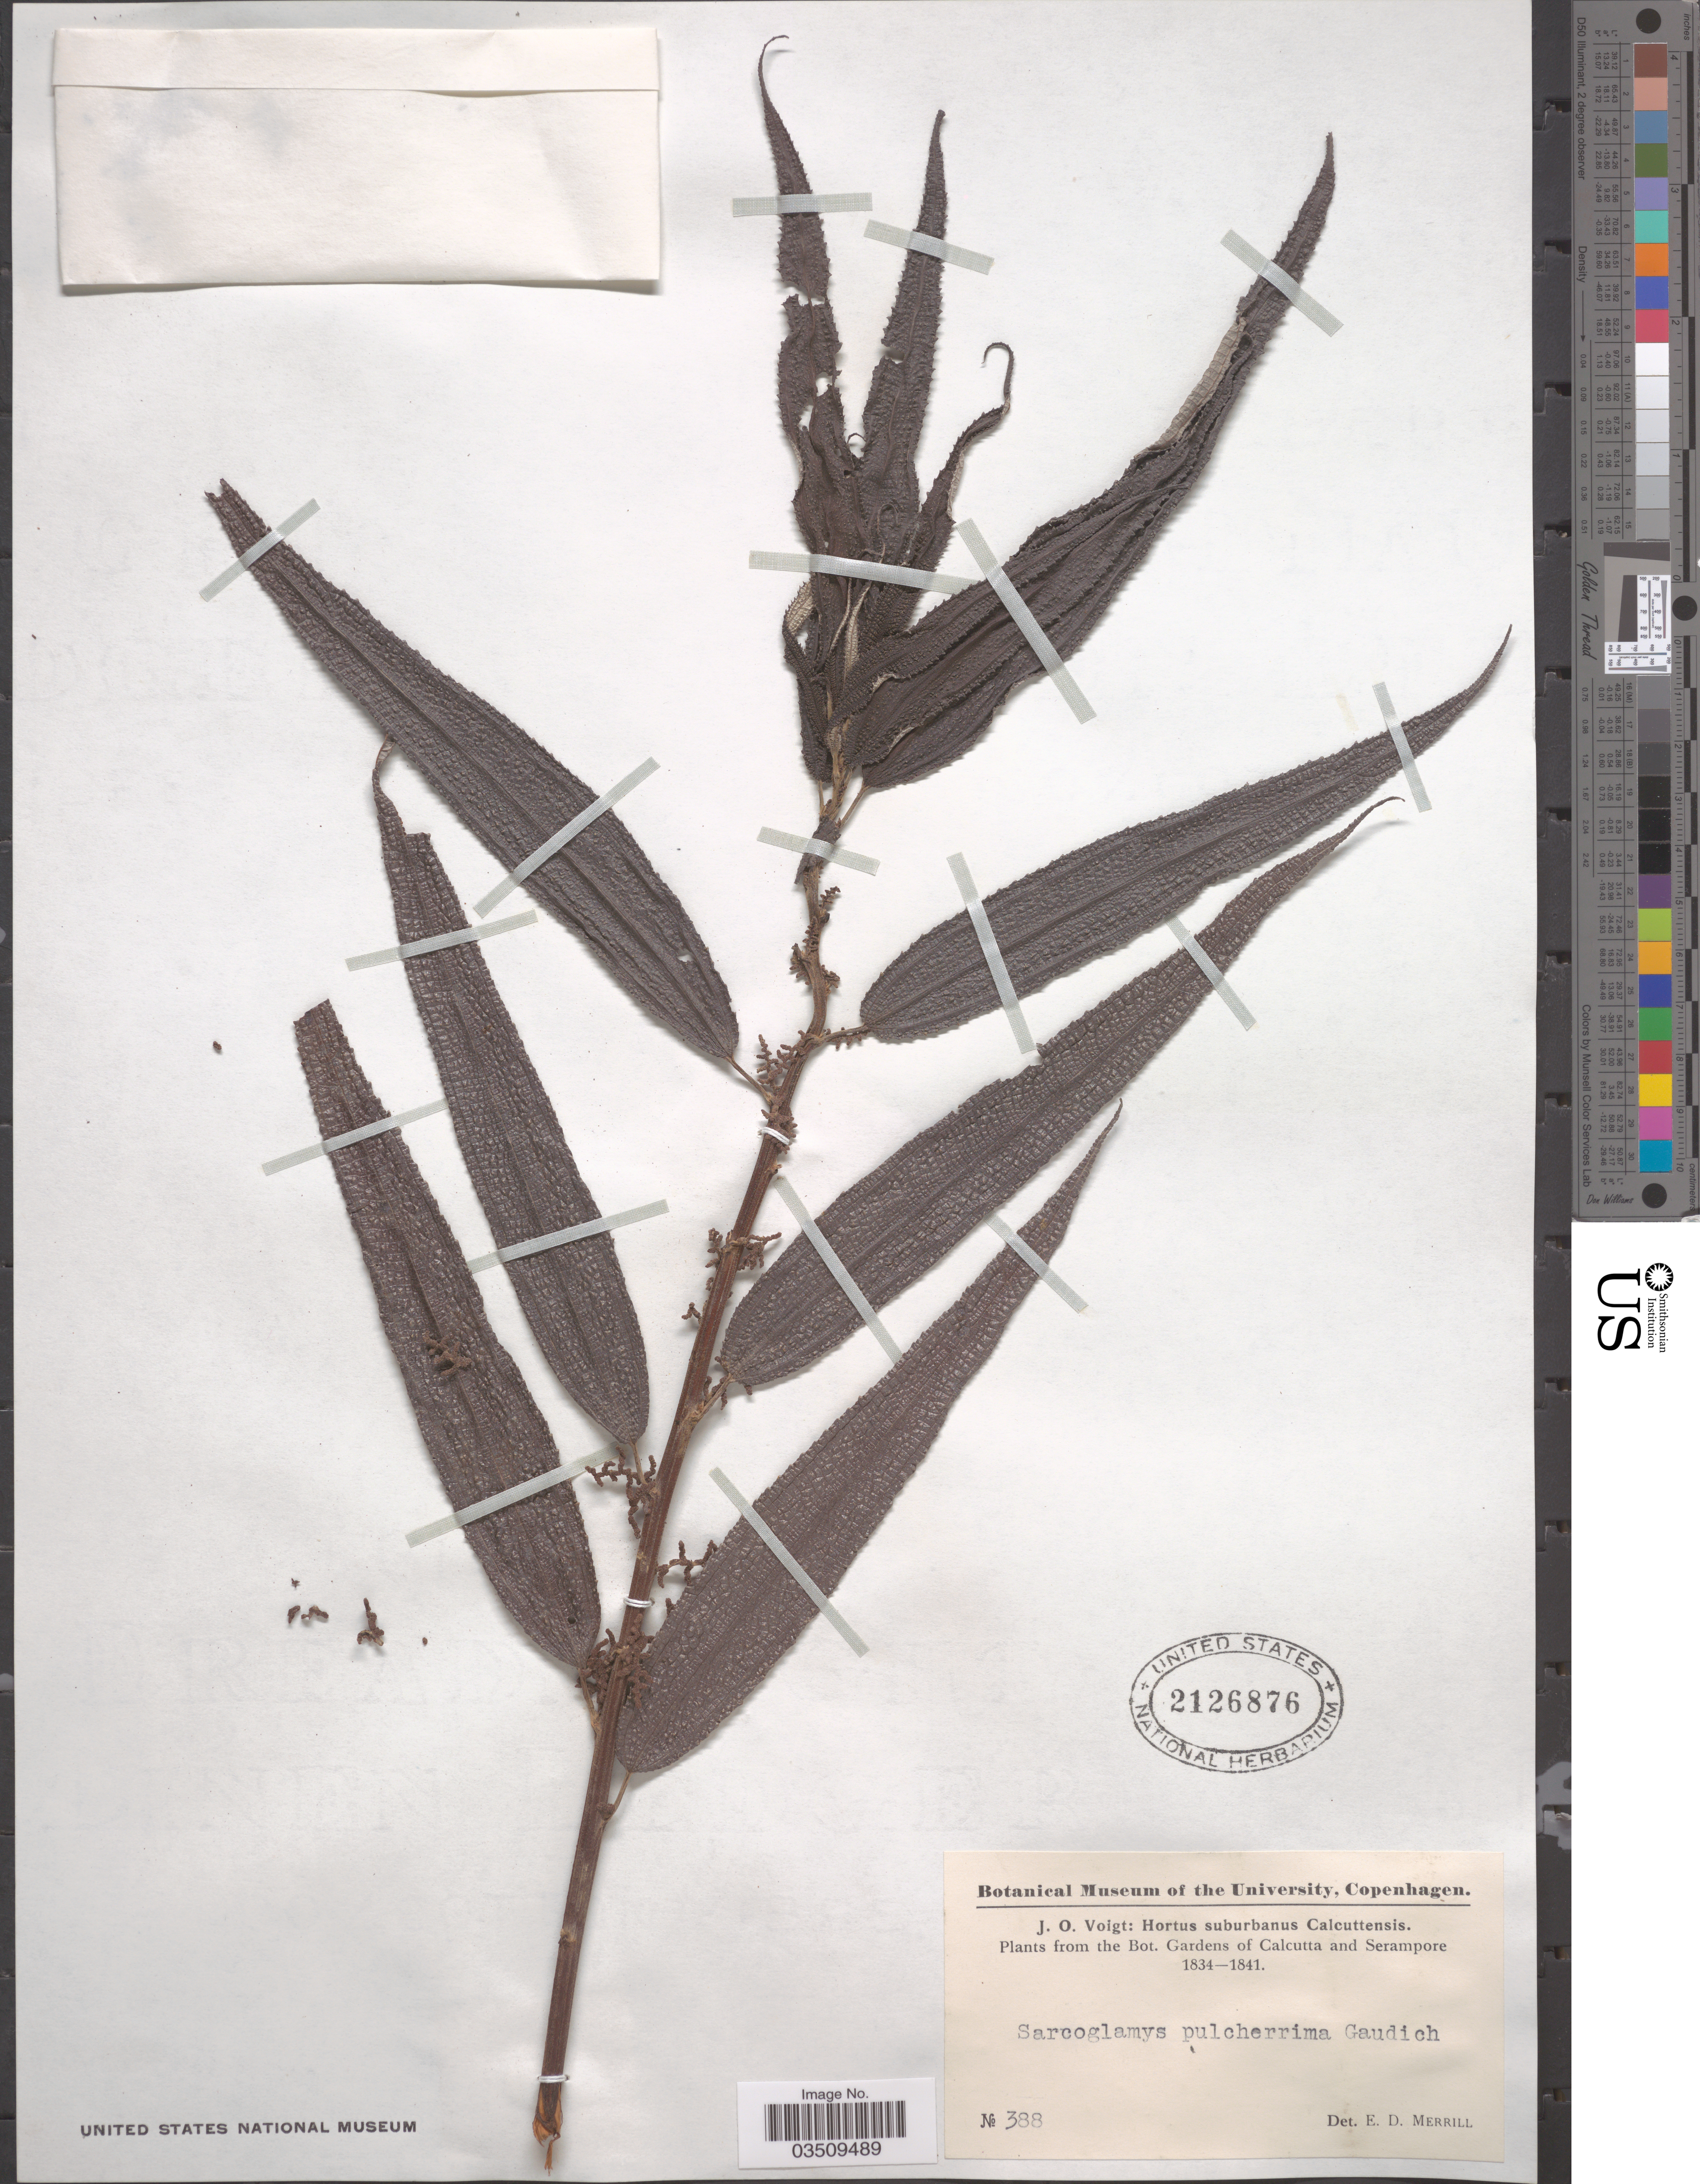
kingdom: Plantae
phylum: Tracheophyta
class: Magnoliopsida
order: Rosales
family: Urticaceae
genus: Sarcochlamys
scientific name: Sarcochlamys pulcherrima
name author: Gaudich.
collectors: J. O. Voigt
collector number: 388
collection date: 1834/1841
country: India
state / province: West Bengal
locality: The Bot. Gardens of Calcutta and Serampore.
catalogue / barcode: US 2126876